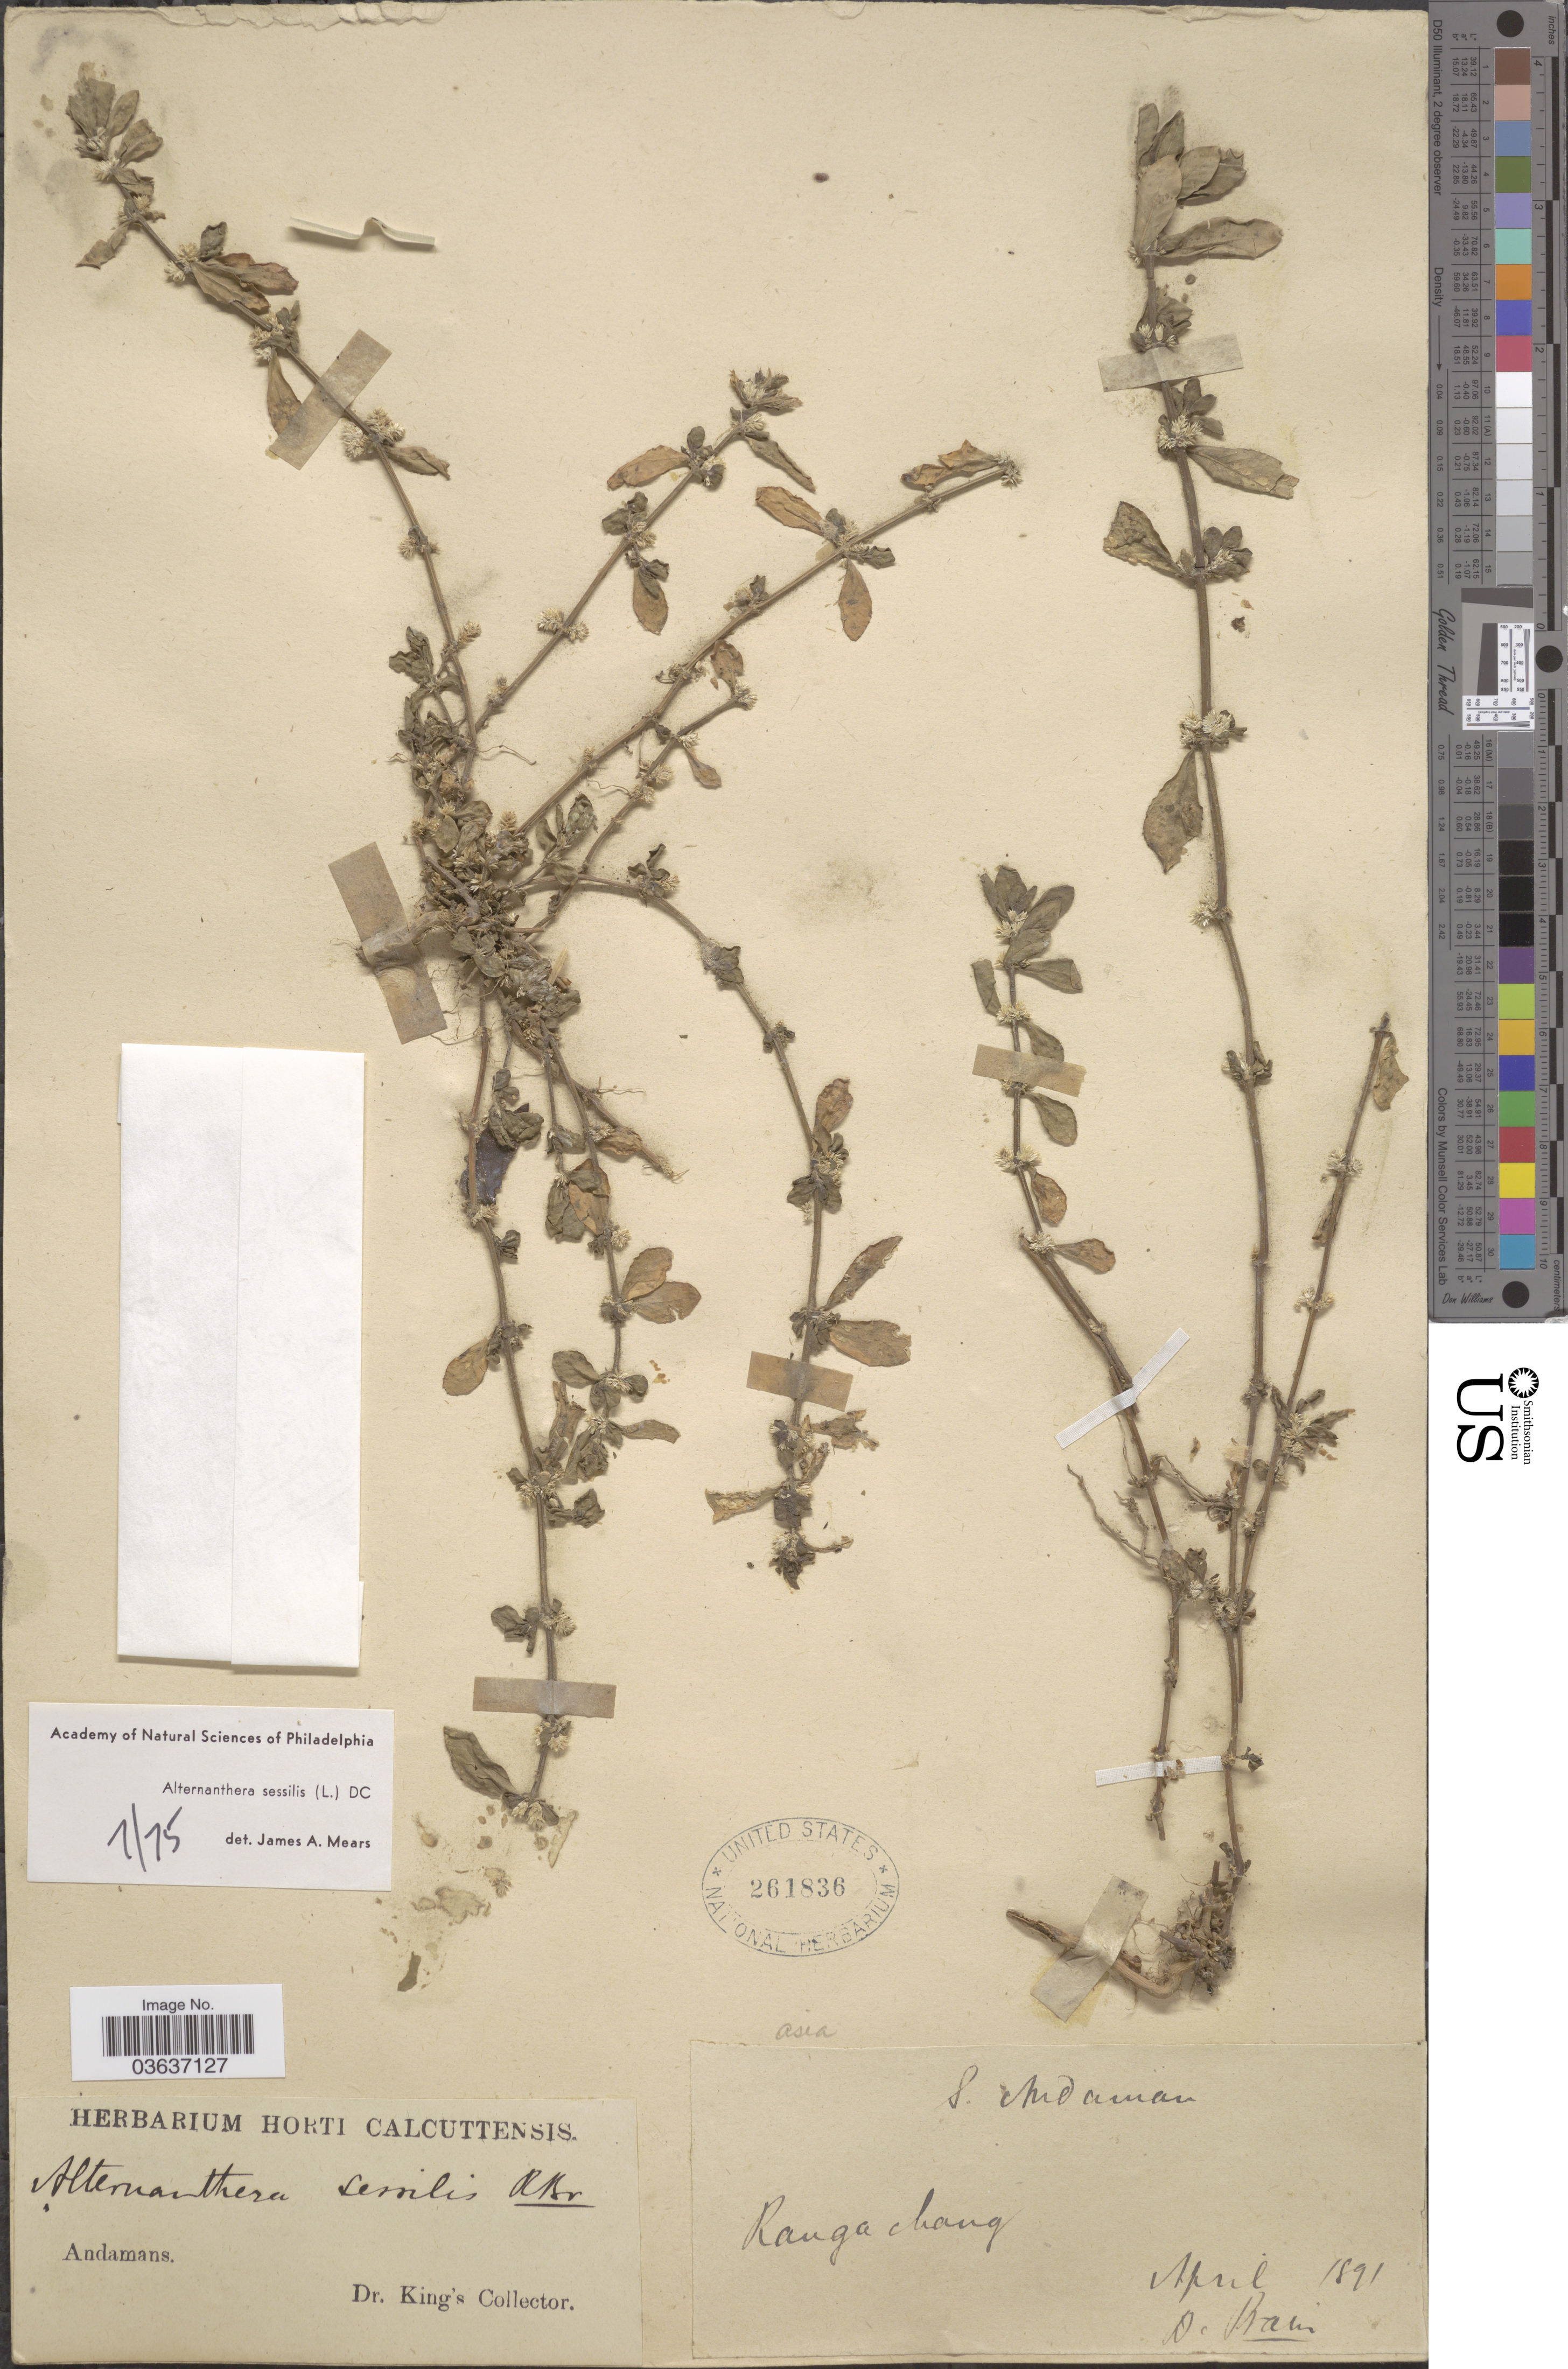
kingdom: Plantae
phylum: Tracheophyta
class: Magnoliopsida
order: Caryophyllales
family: Amaranthaceae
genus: Alternanthera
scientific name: Alternanthera sessilis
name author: (L.) DC.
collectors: Dr. King's collector & Prain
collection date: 1891-04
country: India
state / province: Andaman and Nicobar Islands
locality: Andamans. S. Andaman. Ranga chang.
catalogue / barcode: US 261836